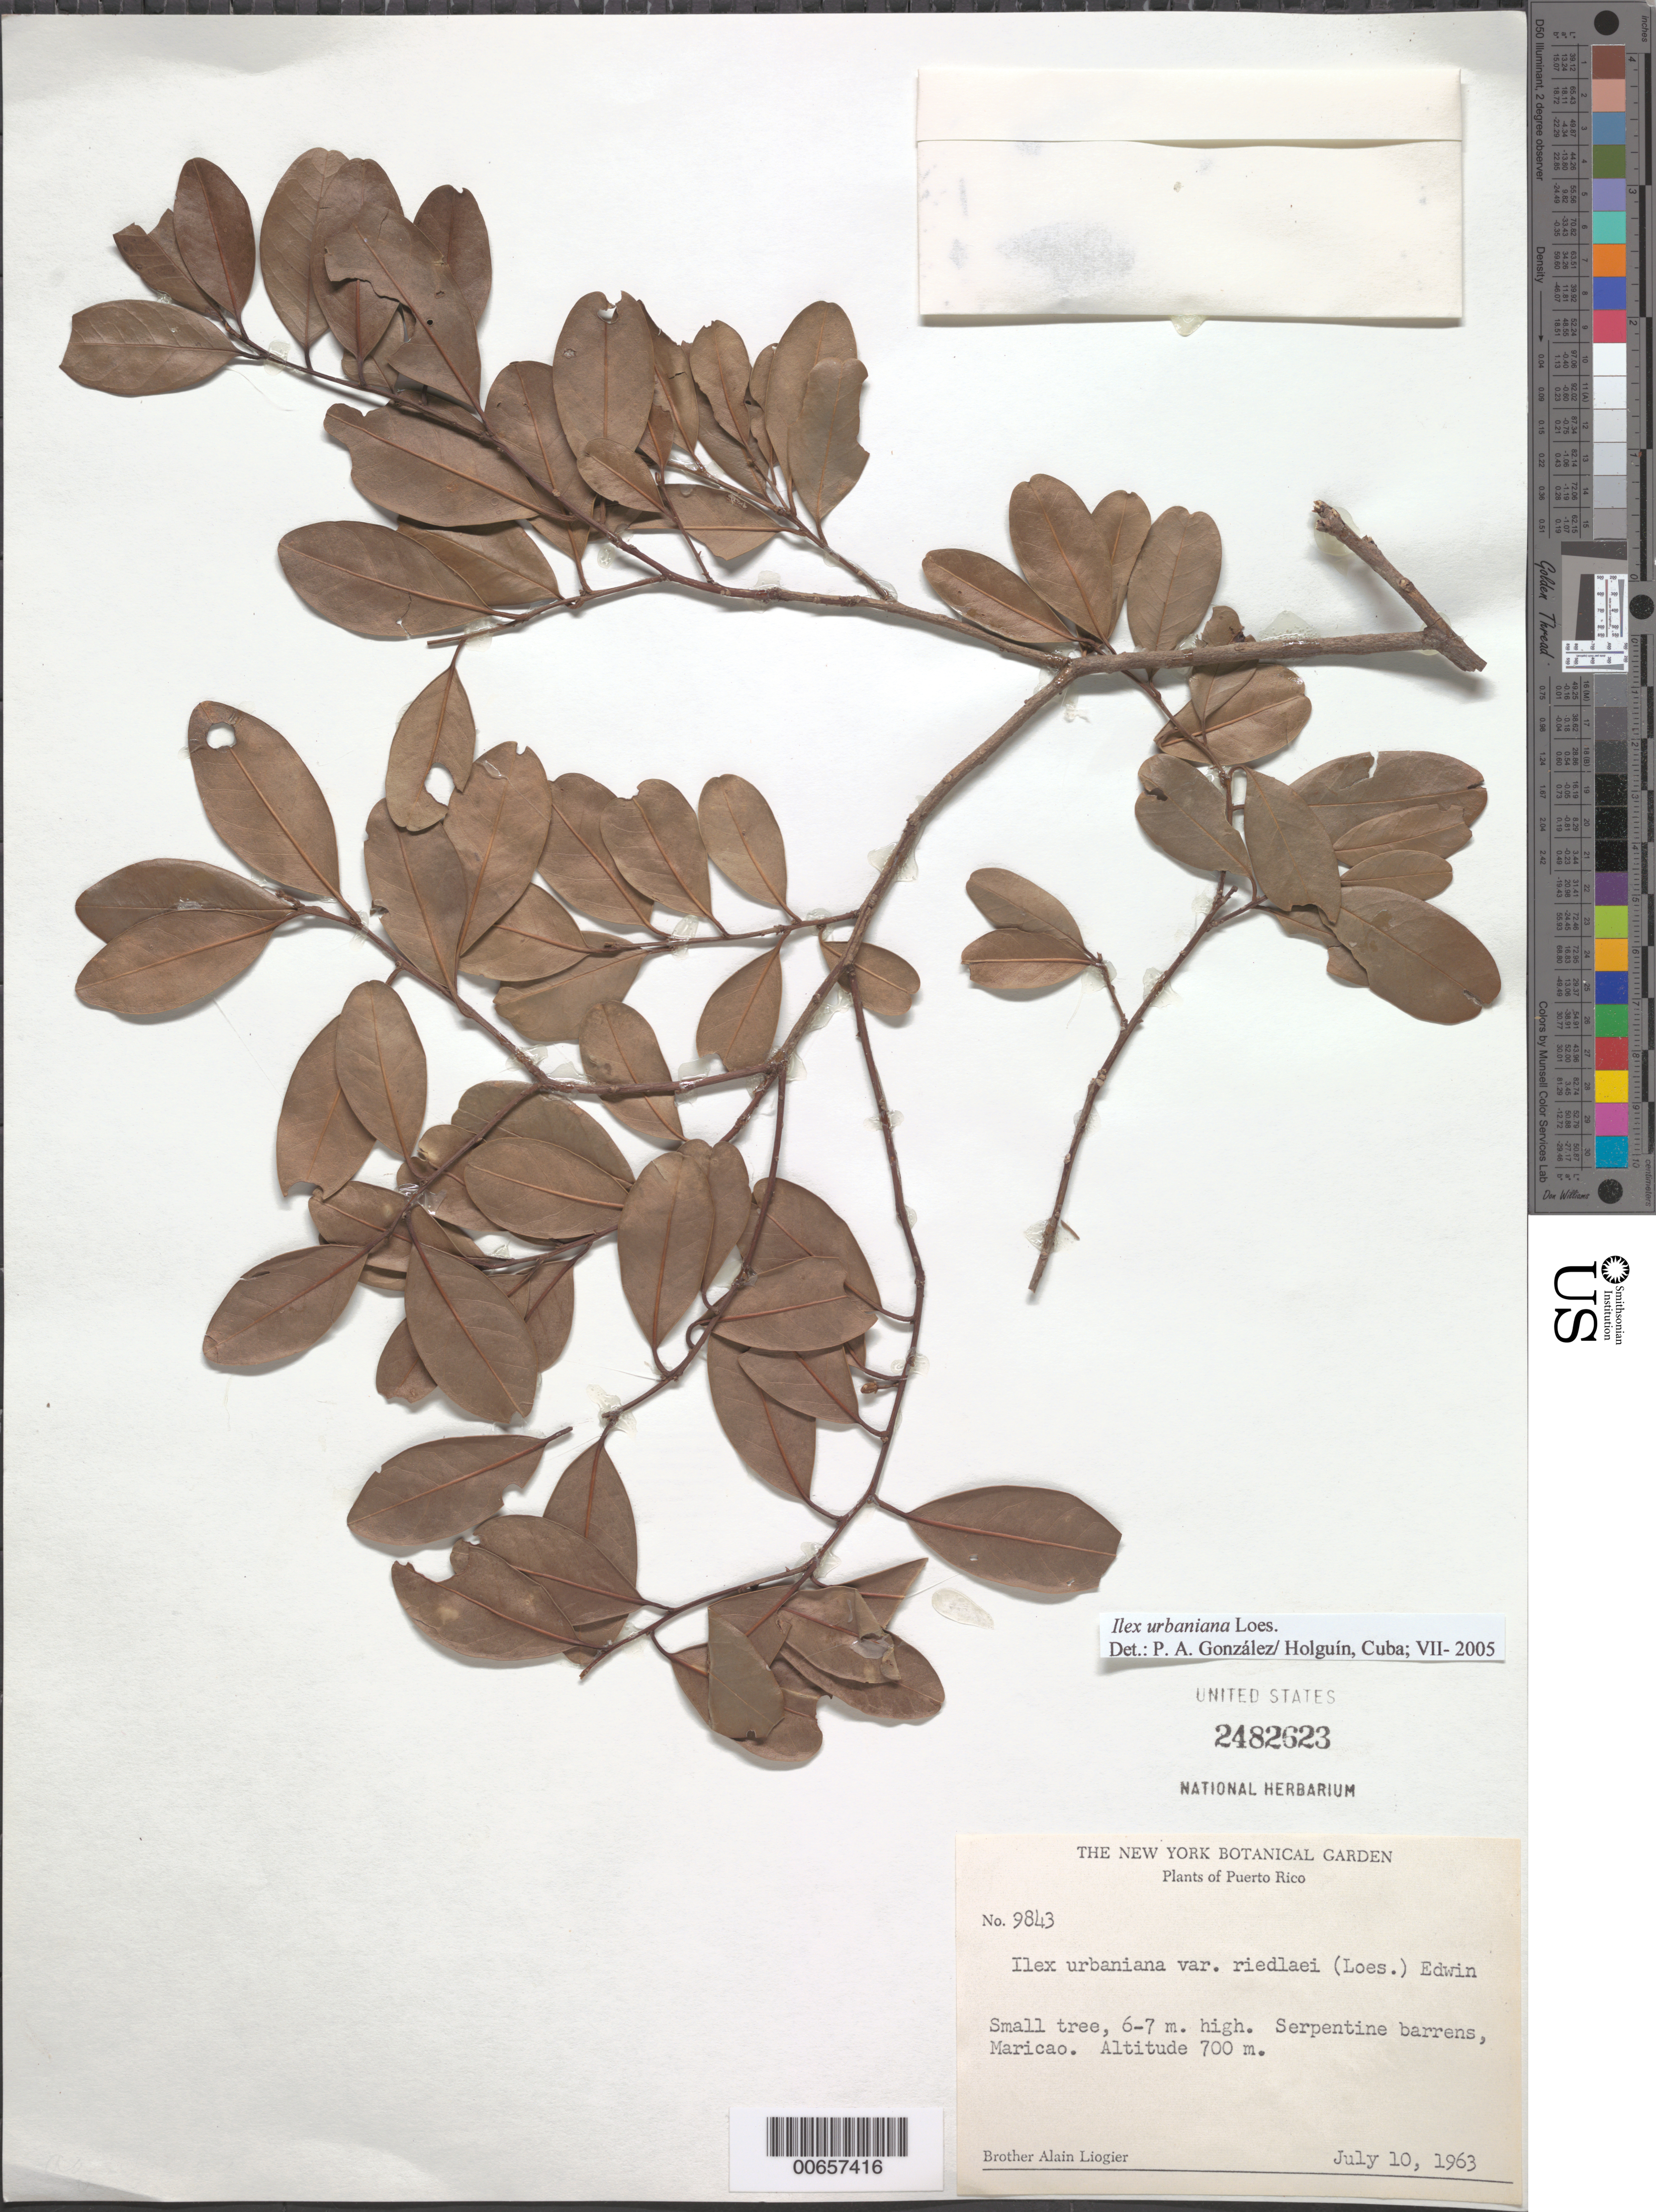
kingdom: Plantae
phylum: Tracheophyta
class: Magnoliopsida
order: Aquifoliales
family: Aquifoliaceae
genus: Ilex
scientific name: Ilex urbaniana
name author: Loes.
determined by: González, P. A.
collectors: A. H. Liogier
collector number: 9843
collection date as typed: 10 Jul 1963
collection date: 1963-07-10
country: Puerto Rico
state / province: Maricao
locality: Maricao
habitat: Serpentine barrens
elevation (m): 700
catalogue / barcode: US 2482623